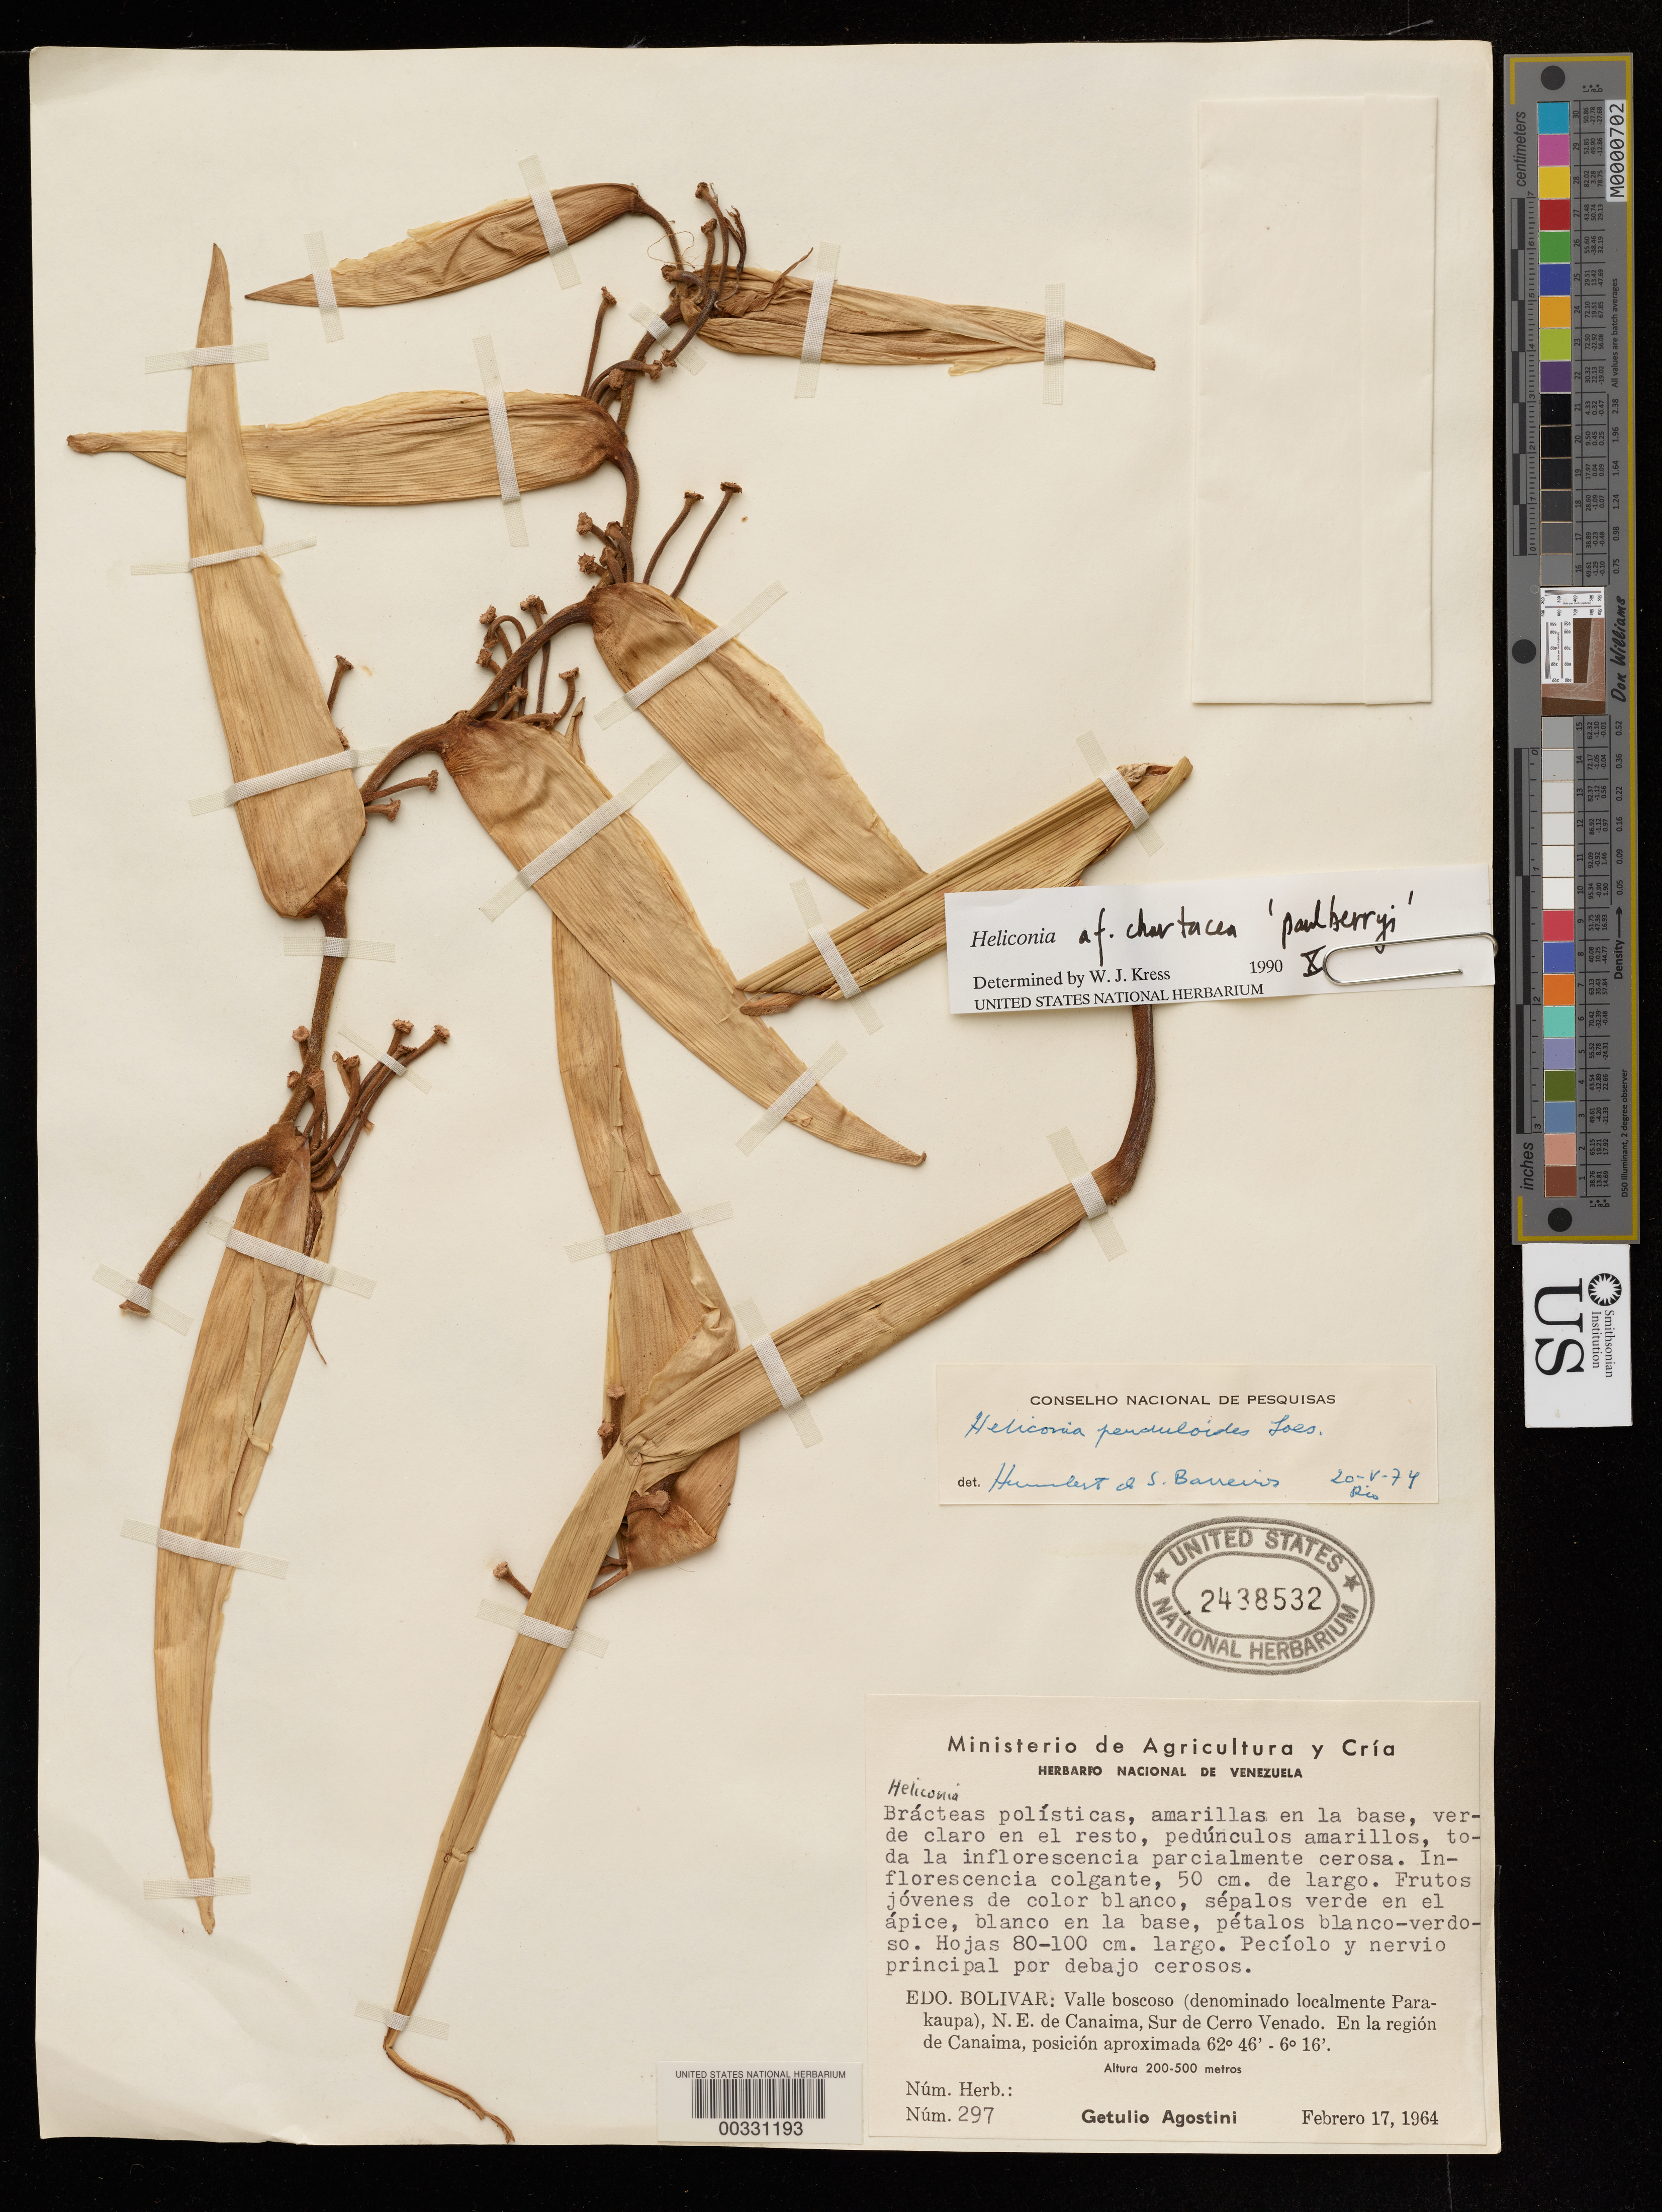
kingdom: Plantae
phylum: Tracheophyta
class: Liliopsida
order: Zingiberales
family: Heliconiaceae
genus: Heliconia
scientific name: Heliconia sp.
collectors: G. Agostini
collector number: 297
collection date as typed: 17 Feb 1964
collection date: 1964-02-17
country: Venezuela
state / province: Bolivar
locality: Valle boscoso, ne of canaima, sur de cerro venado, in region of canaima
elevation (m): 200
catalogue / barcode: US 2438532